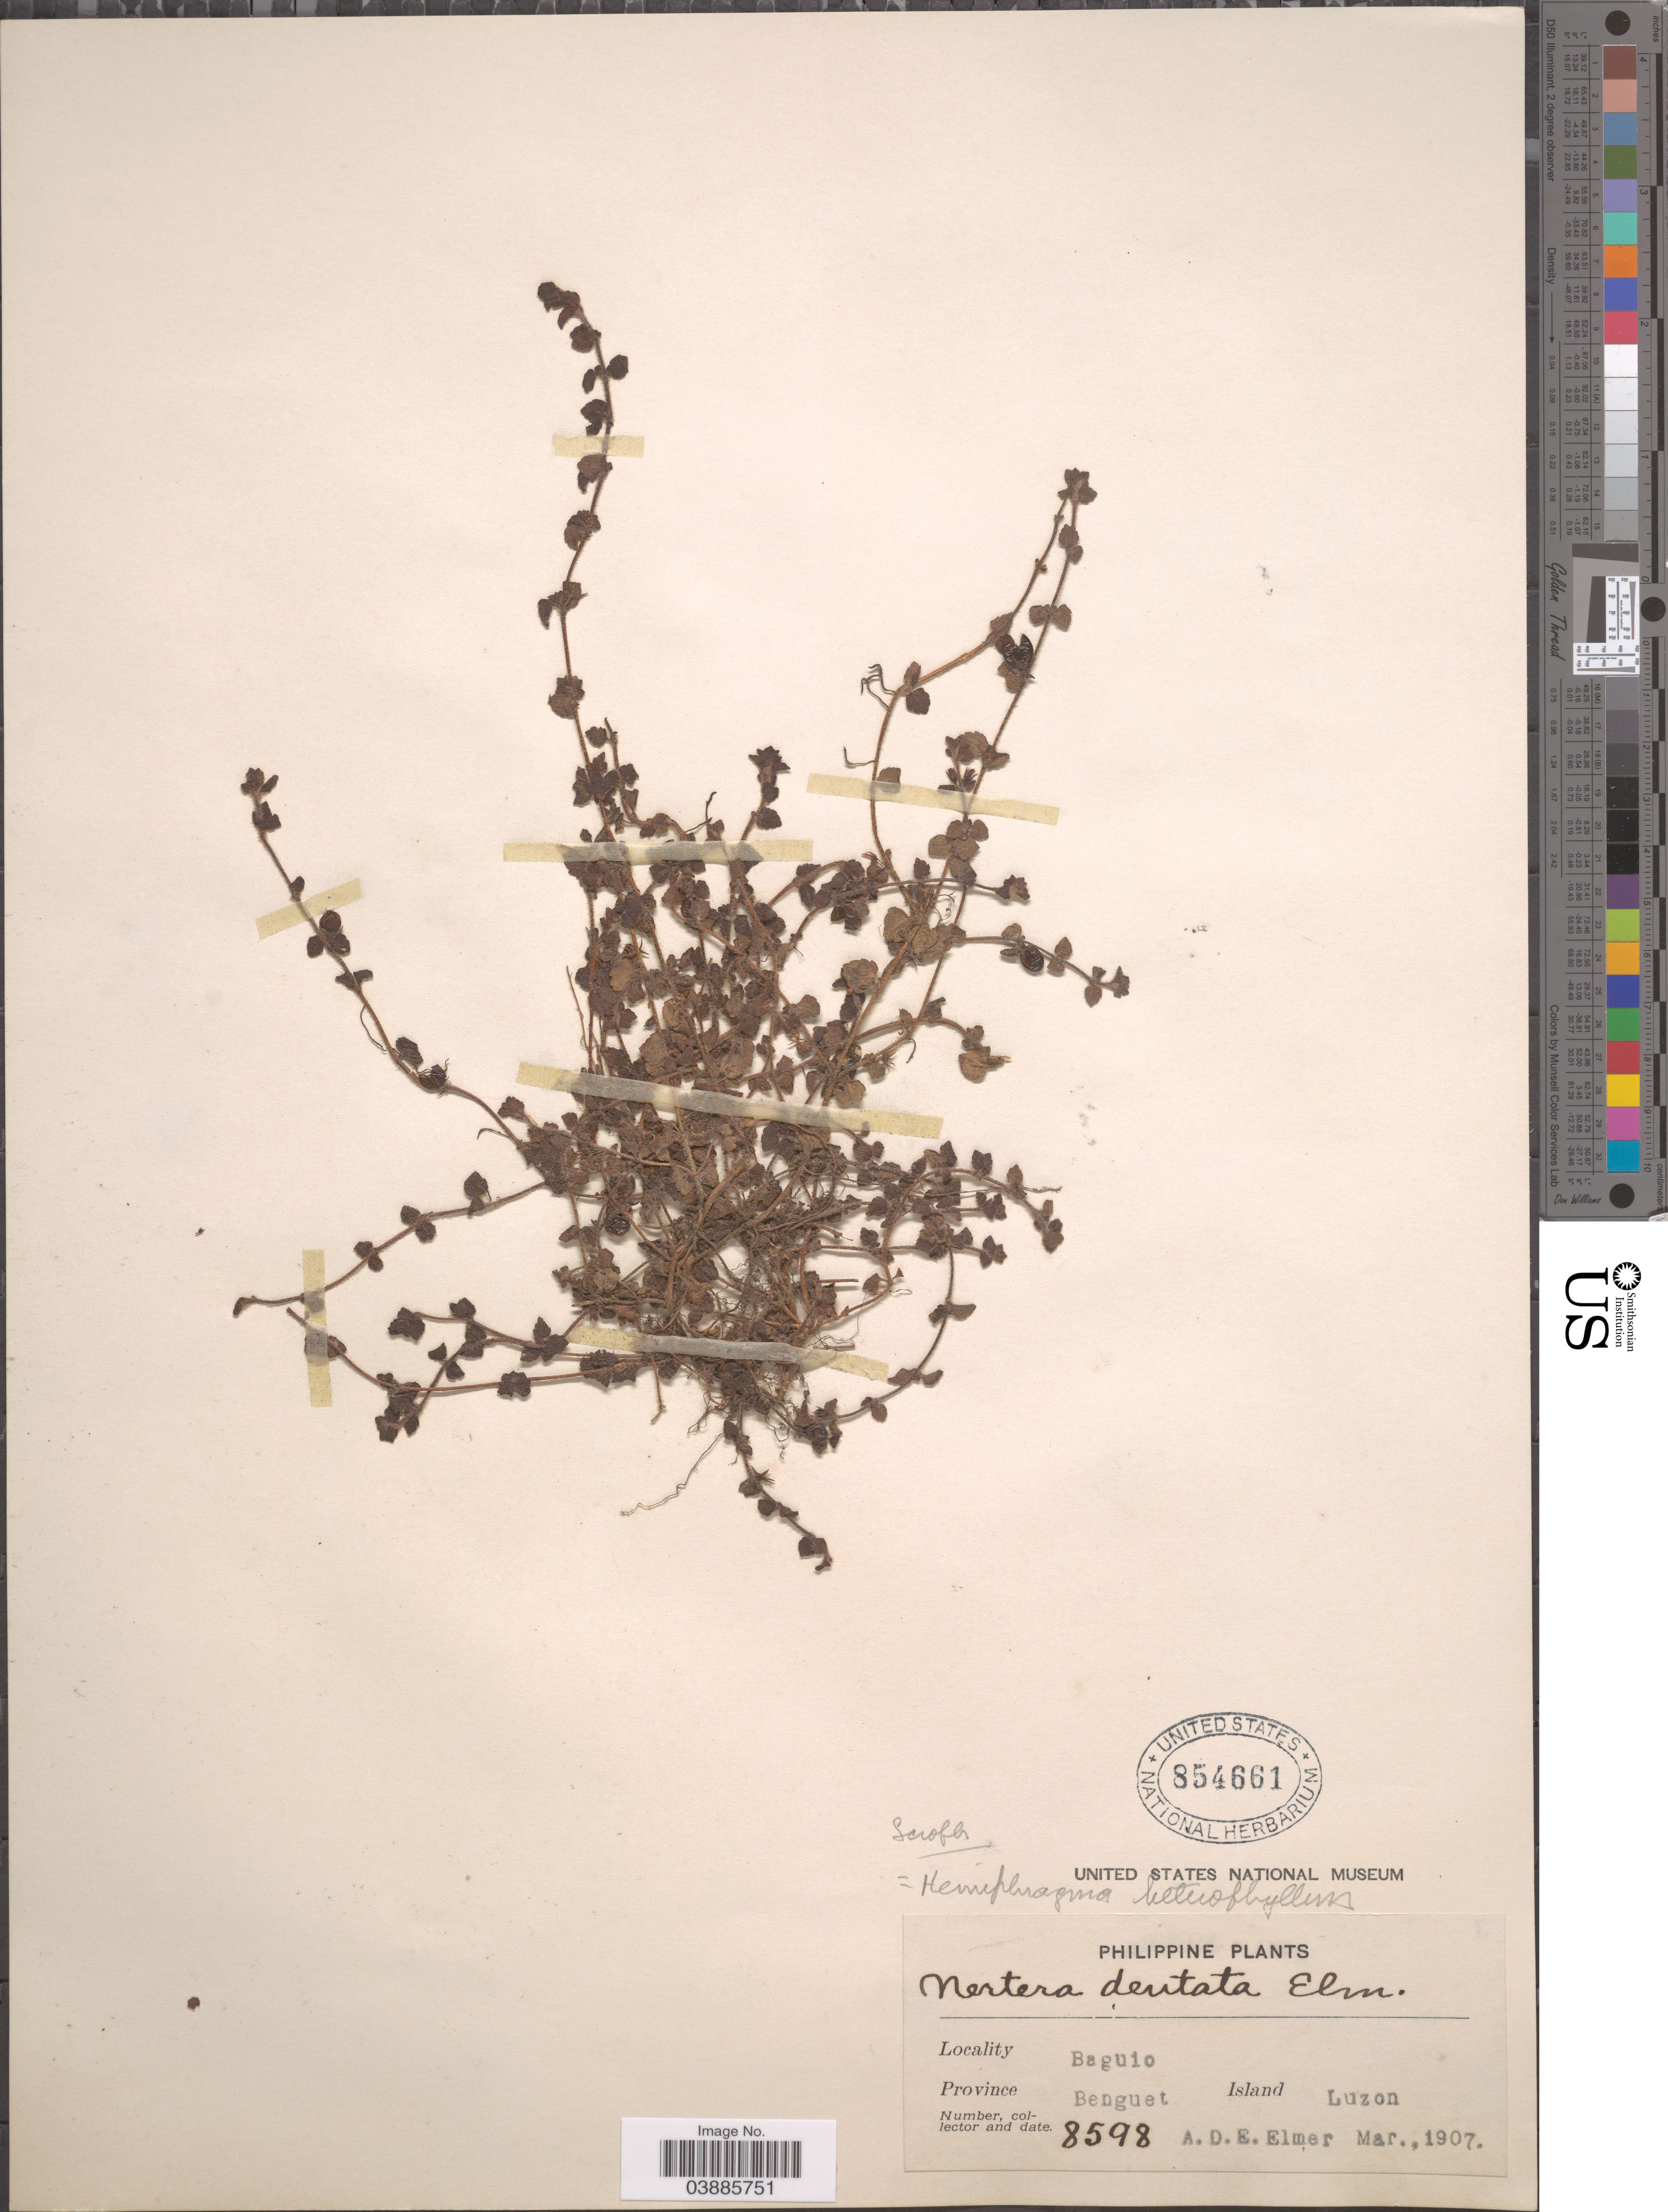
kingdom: Plantae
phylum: Tracheophyta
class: Magnoliopsida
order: Lamiales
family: Plantaginaceae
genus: Hemiphragma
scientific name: Hemiphragma heterophyllum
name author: Wall.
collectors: A. D. E. Elmer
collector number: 8598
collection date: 1907-03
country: Philippines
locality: Baguio. Province Benguet. Island Luzon.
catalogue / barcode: US 854661